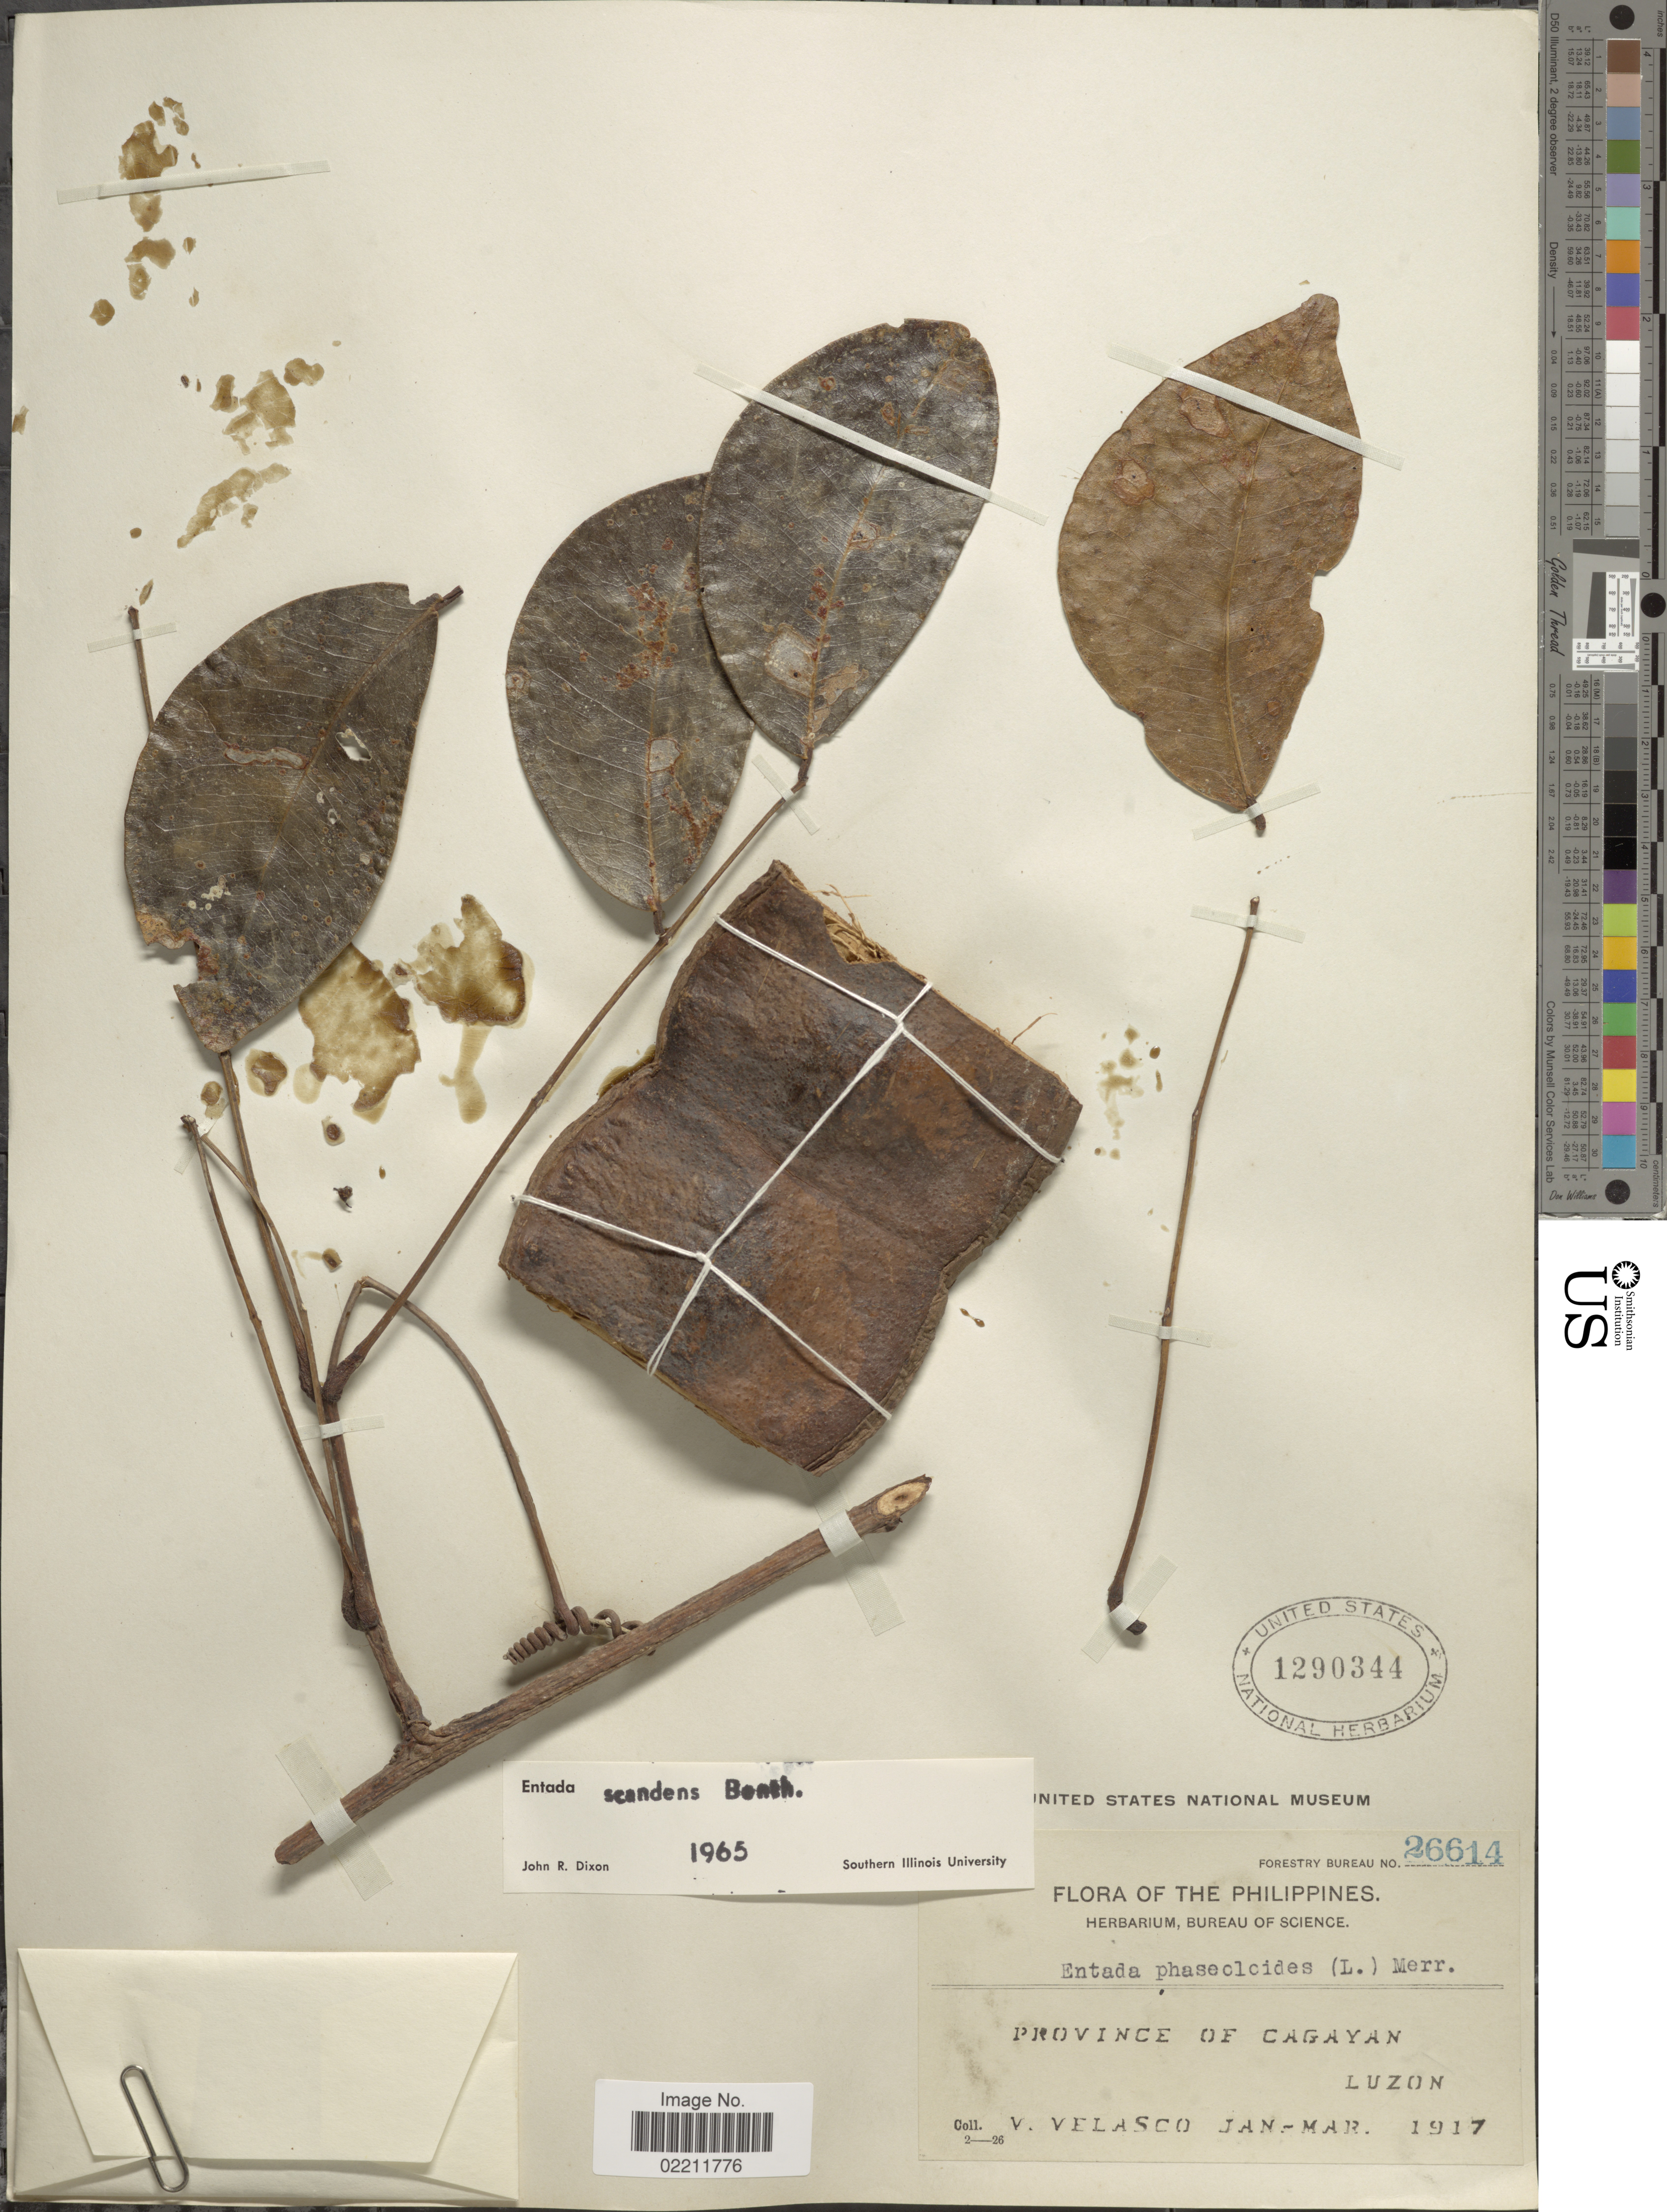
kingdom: Plantae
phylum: Tracheophyta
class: Magnoliopsida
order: Fabales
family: Fabaceae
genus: Entada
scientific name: Entada scandens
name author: Benth.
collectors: V. Velasco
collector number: Forestry Bureau 26614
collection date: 1917-01/1917-03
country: Philippines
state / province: Cagayan Valley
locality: Province of Cagayan, Luzon.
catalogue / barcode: US 1290344